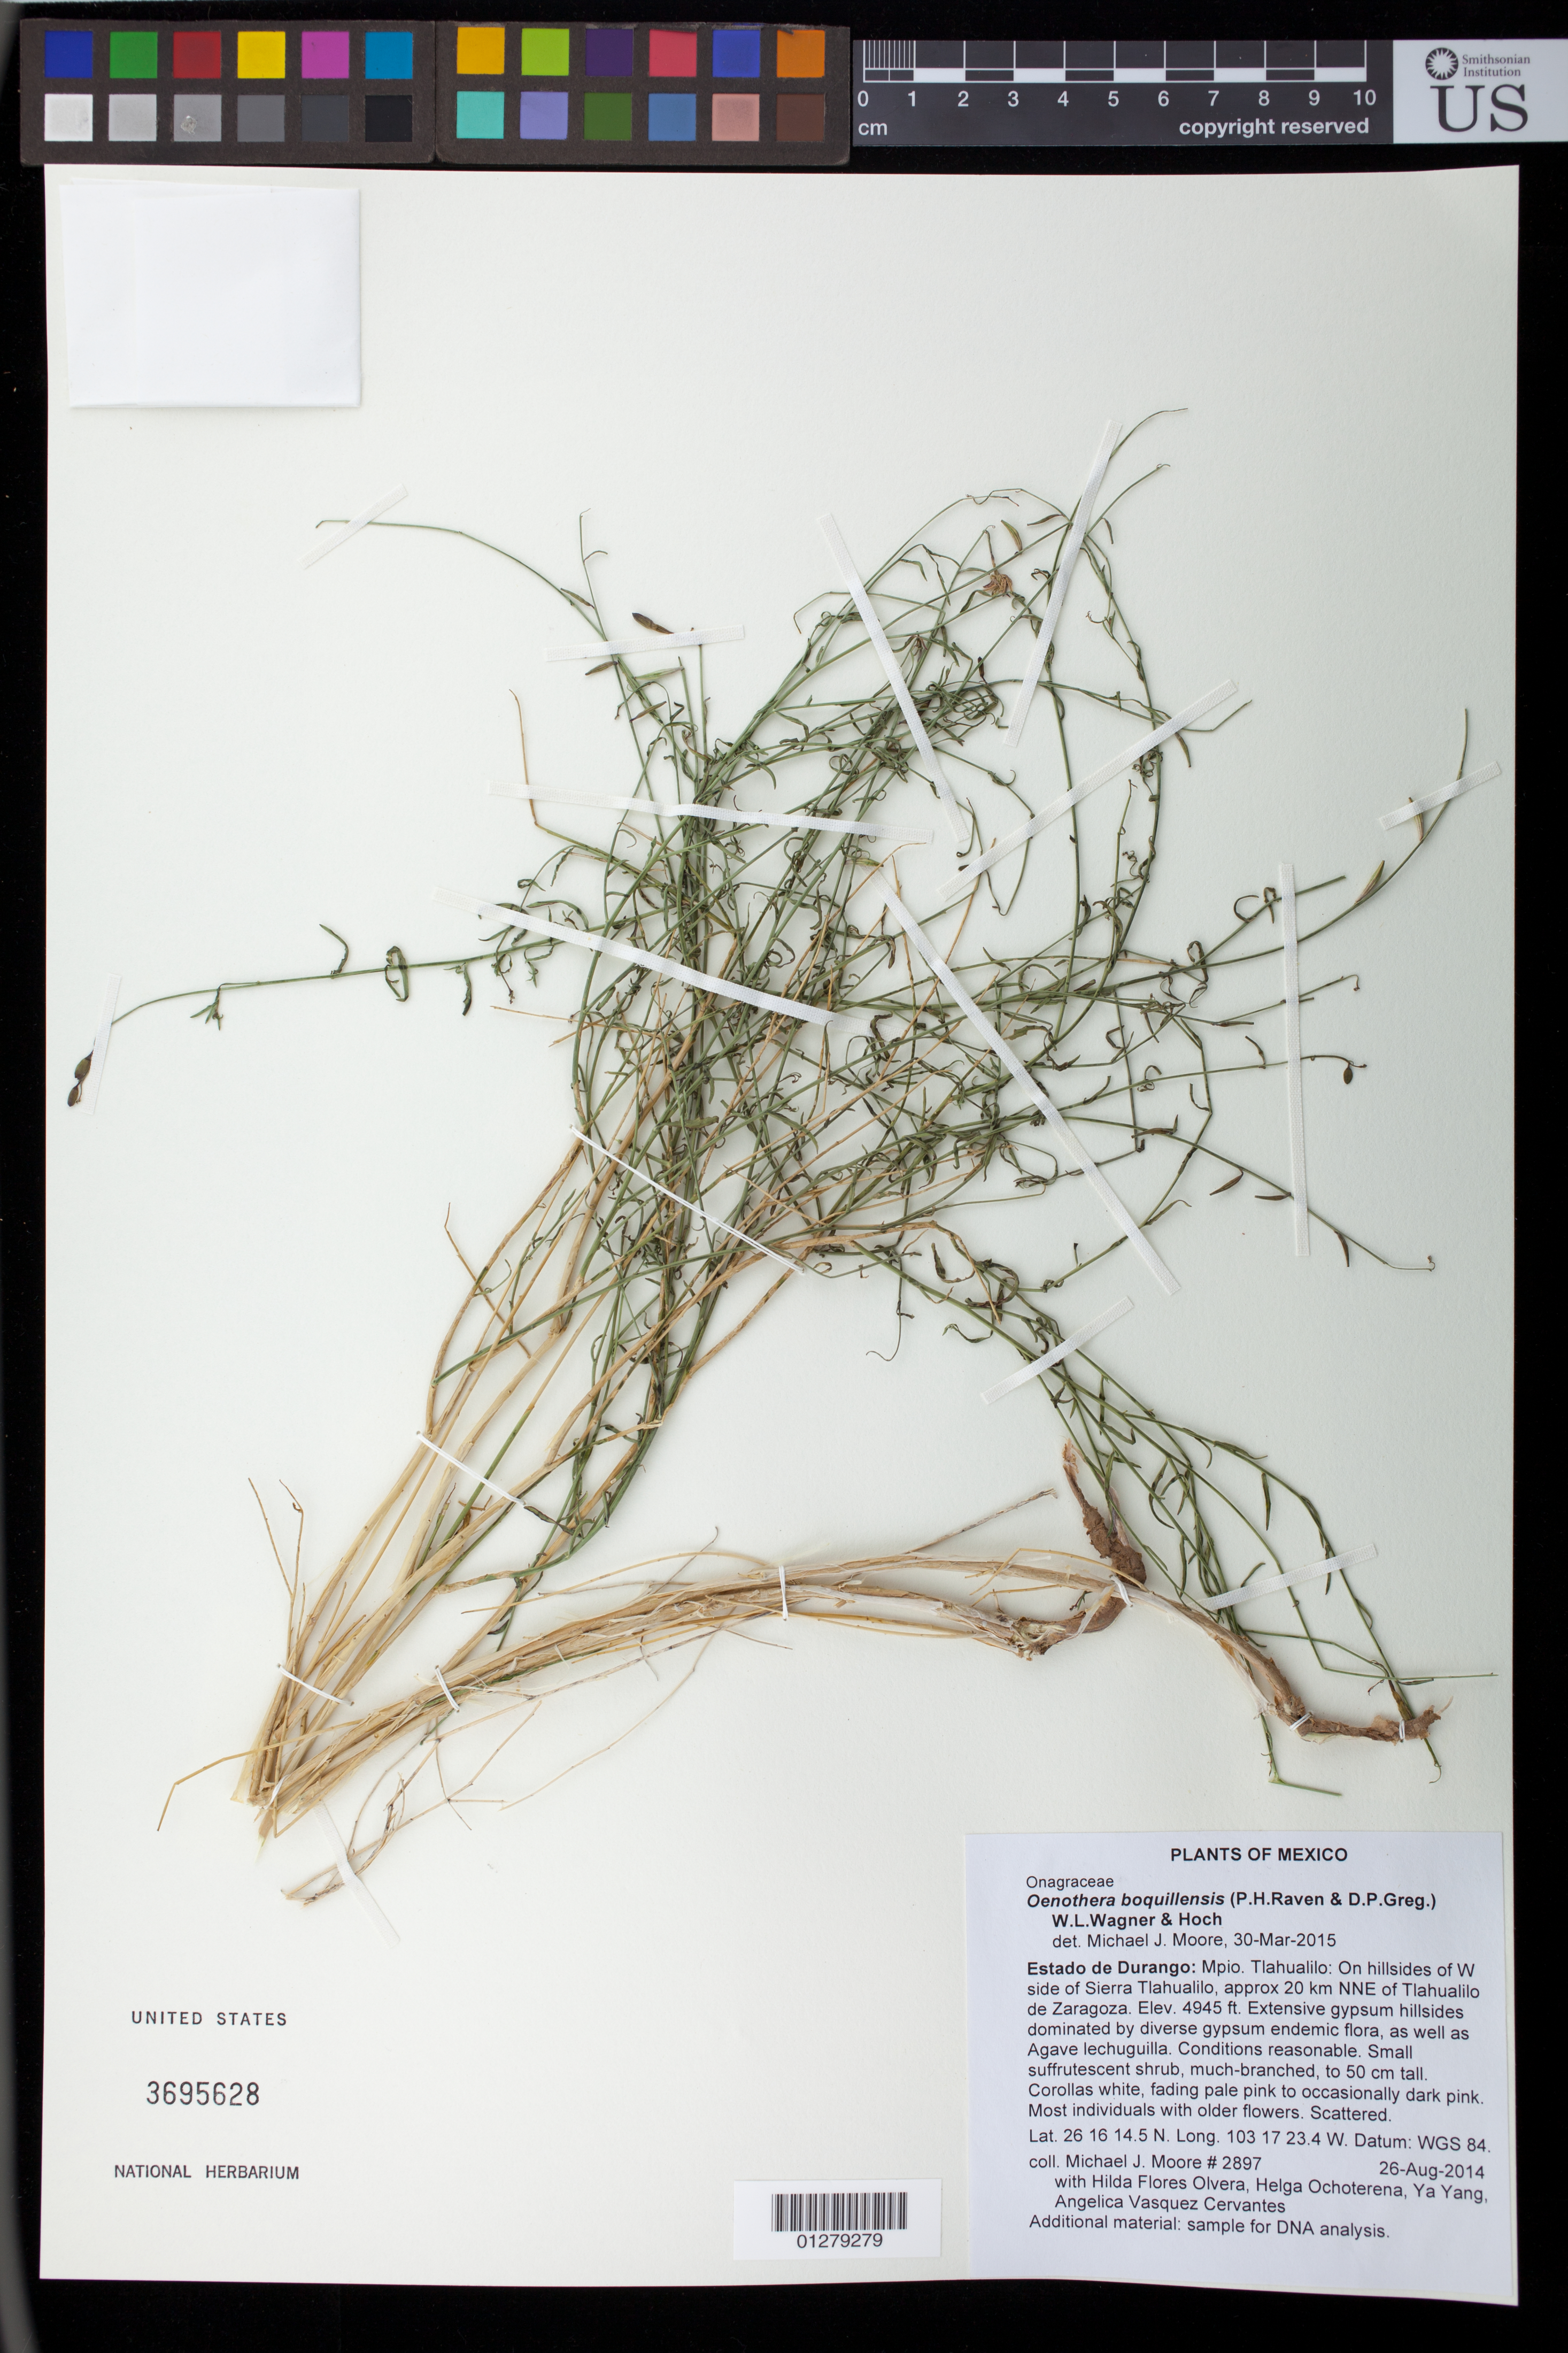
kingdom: Plantae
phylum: Tracheophyta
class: Magnoliopsida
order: Myrtales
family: Onagraceae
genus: Oenothera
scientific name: Oenothera boquillensis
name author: (P.H. Raven & D.P. Greg.) W.L. Wagner & Hoch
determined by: Moore, M. J., Associate Professor (OC), Oberlin College (UNITED STATES)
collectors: M. J. Moore, H. Flores Olvera, H. Ochoterena-B. & Y. Yang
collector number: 2897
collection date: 2014-08-26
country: Mexico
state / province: Durango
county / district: Tlahualilo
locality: On hillsides of W side of Sierra Tlahualilo, approx 20 km NNE of Tlahualilo de Zaragoza.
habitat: Extensive gypsum hillsides dominated by diverse gypsum endemic flora, as well as Agave lechuguilla. Conditions reasonable.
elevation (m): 1507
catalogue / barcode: US 3695628